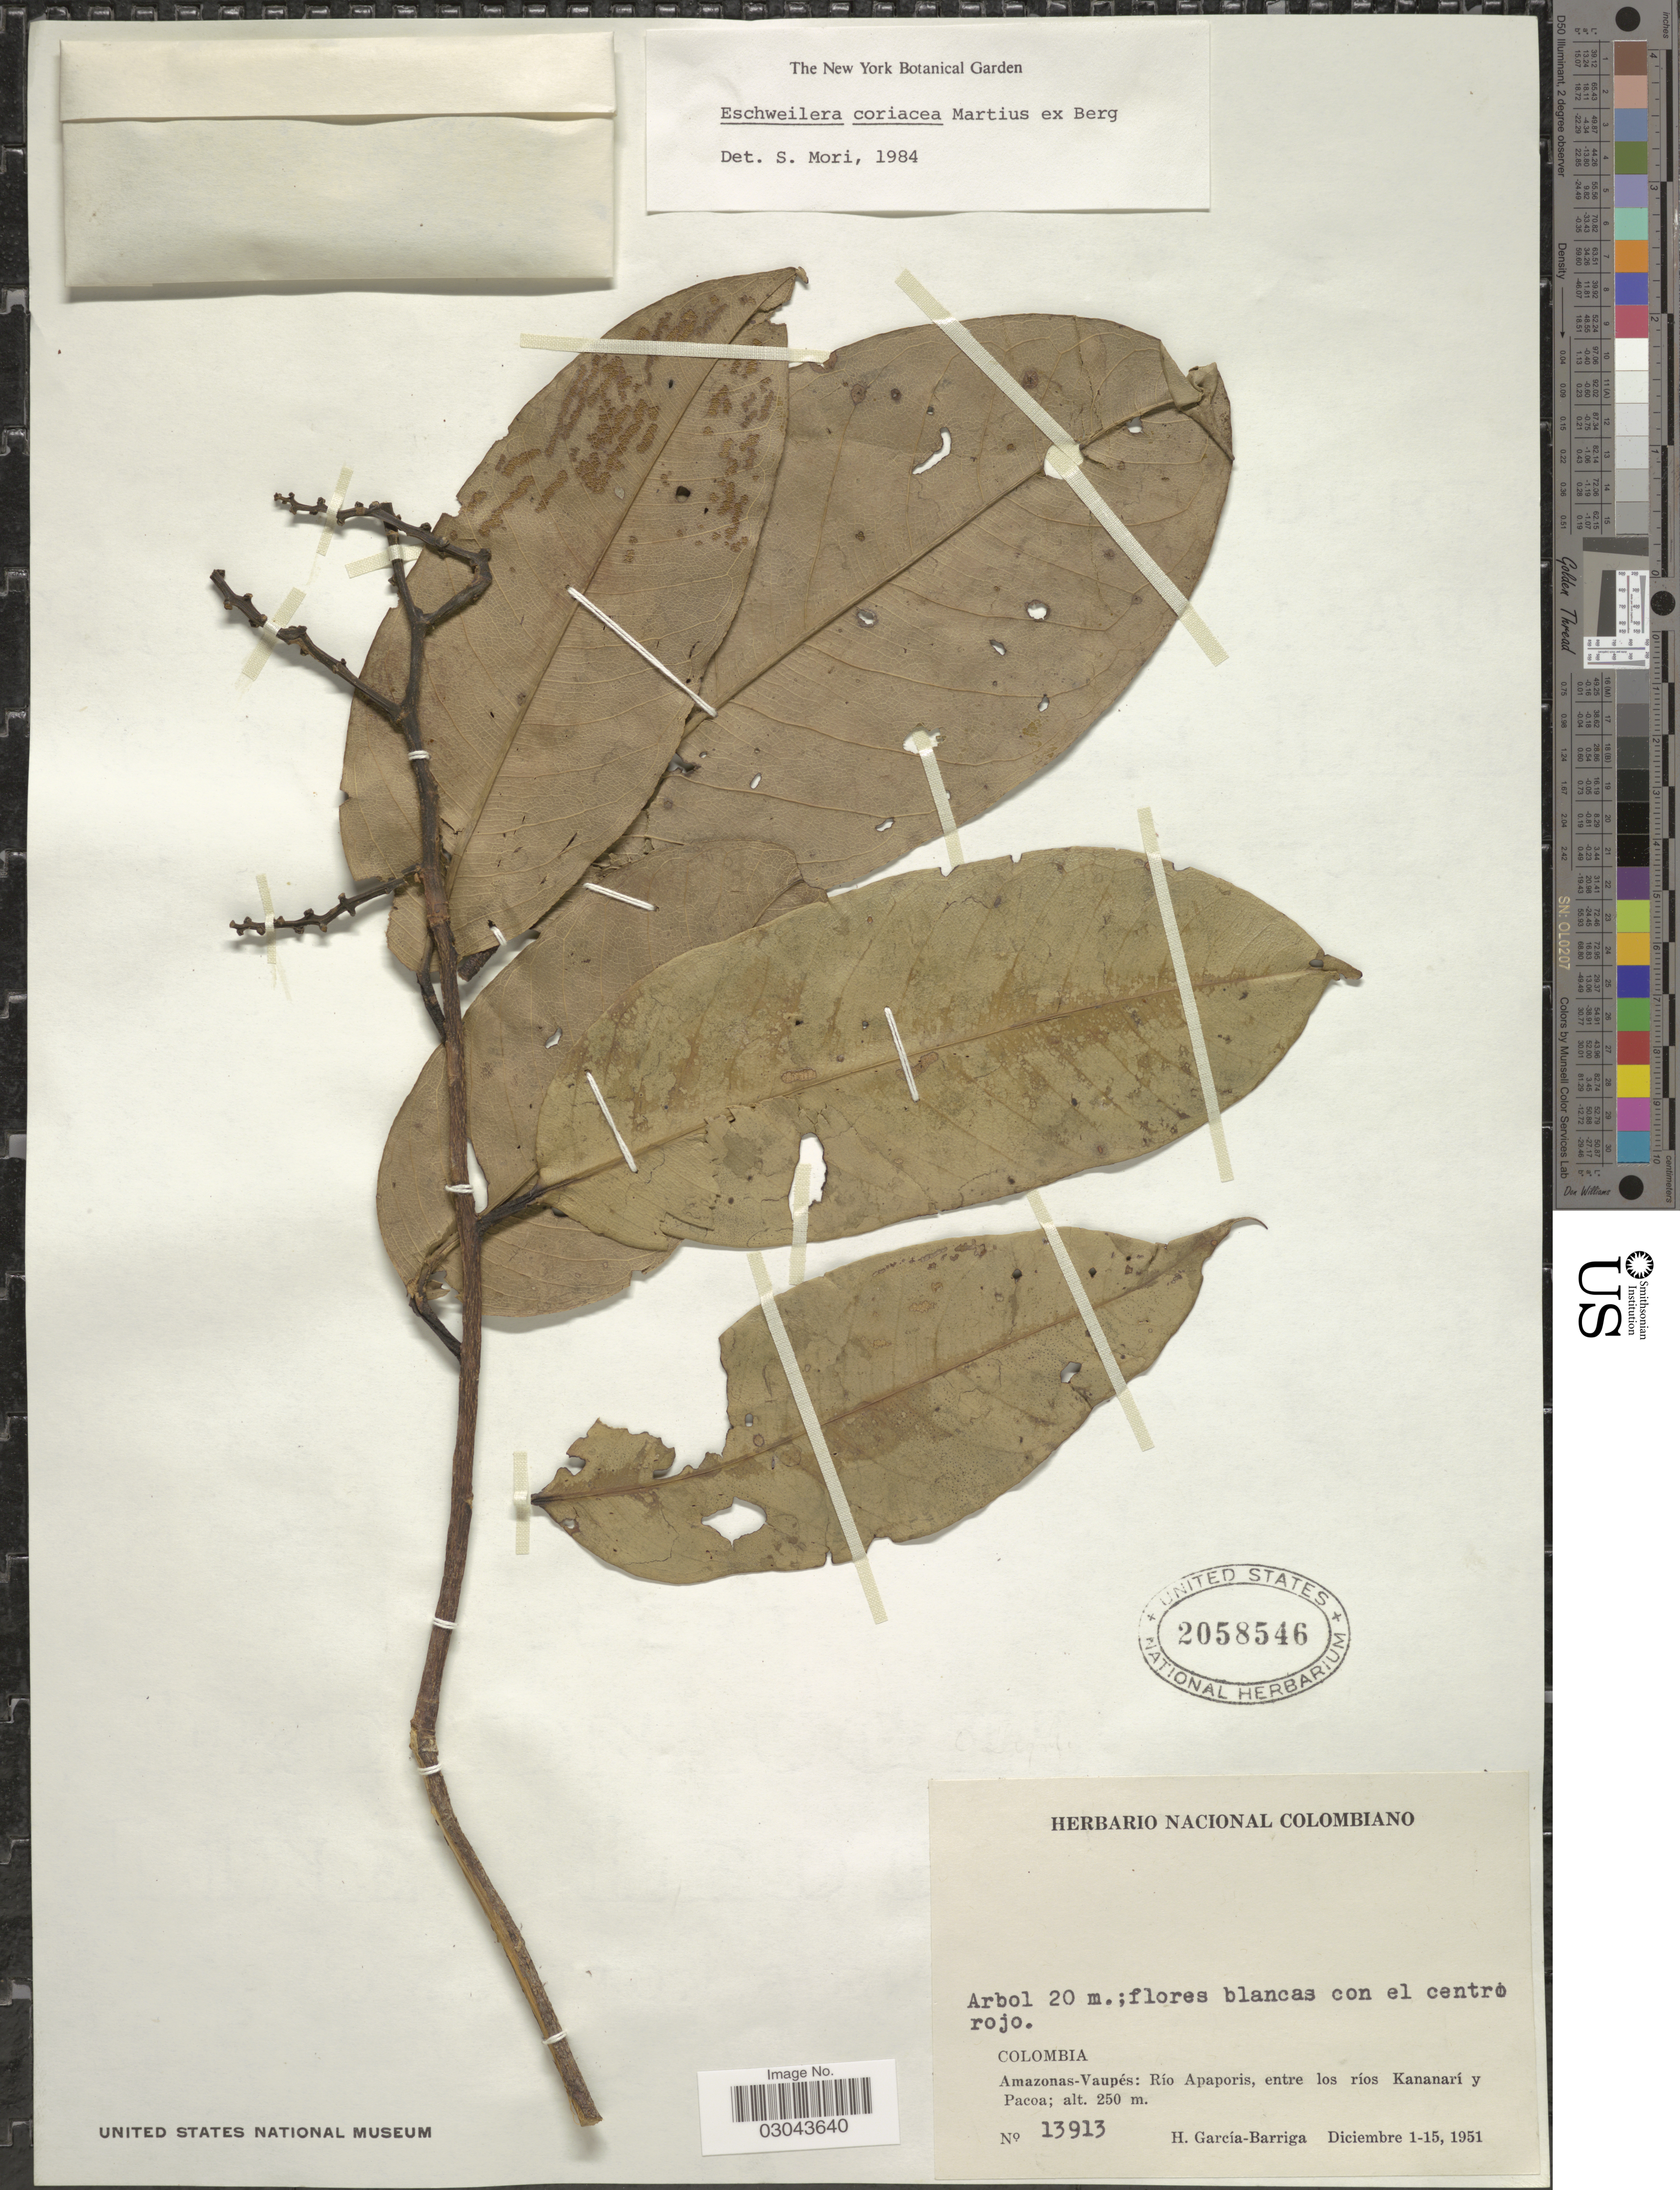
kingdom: Plantae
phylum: Tracheophyta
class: Magnoliopsida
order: Ericales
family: Lecythidaceae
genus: Eschweilera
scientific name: Eschweilera coriacea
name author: (DC.) S.A. Mori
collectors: H. García Barriga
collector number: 13913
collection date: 1951-12-01/1951-12-15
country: Colombia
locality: Amazonas-Vaupés: Río Apaporis, entre los ríos Kananarí y Pacoa.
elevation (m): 250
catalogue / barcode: US 2058546